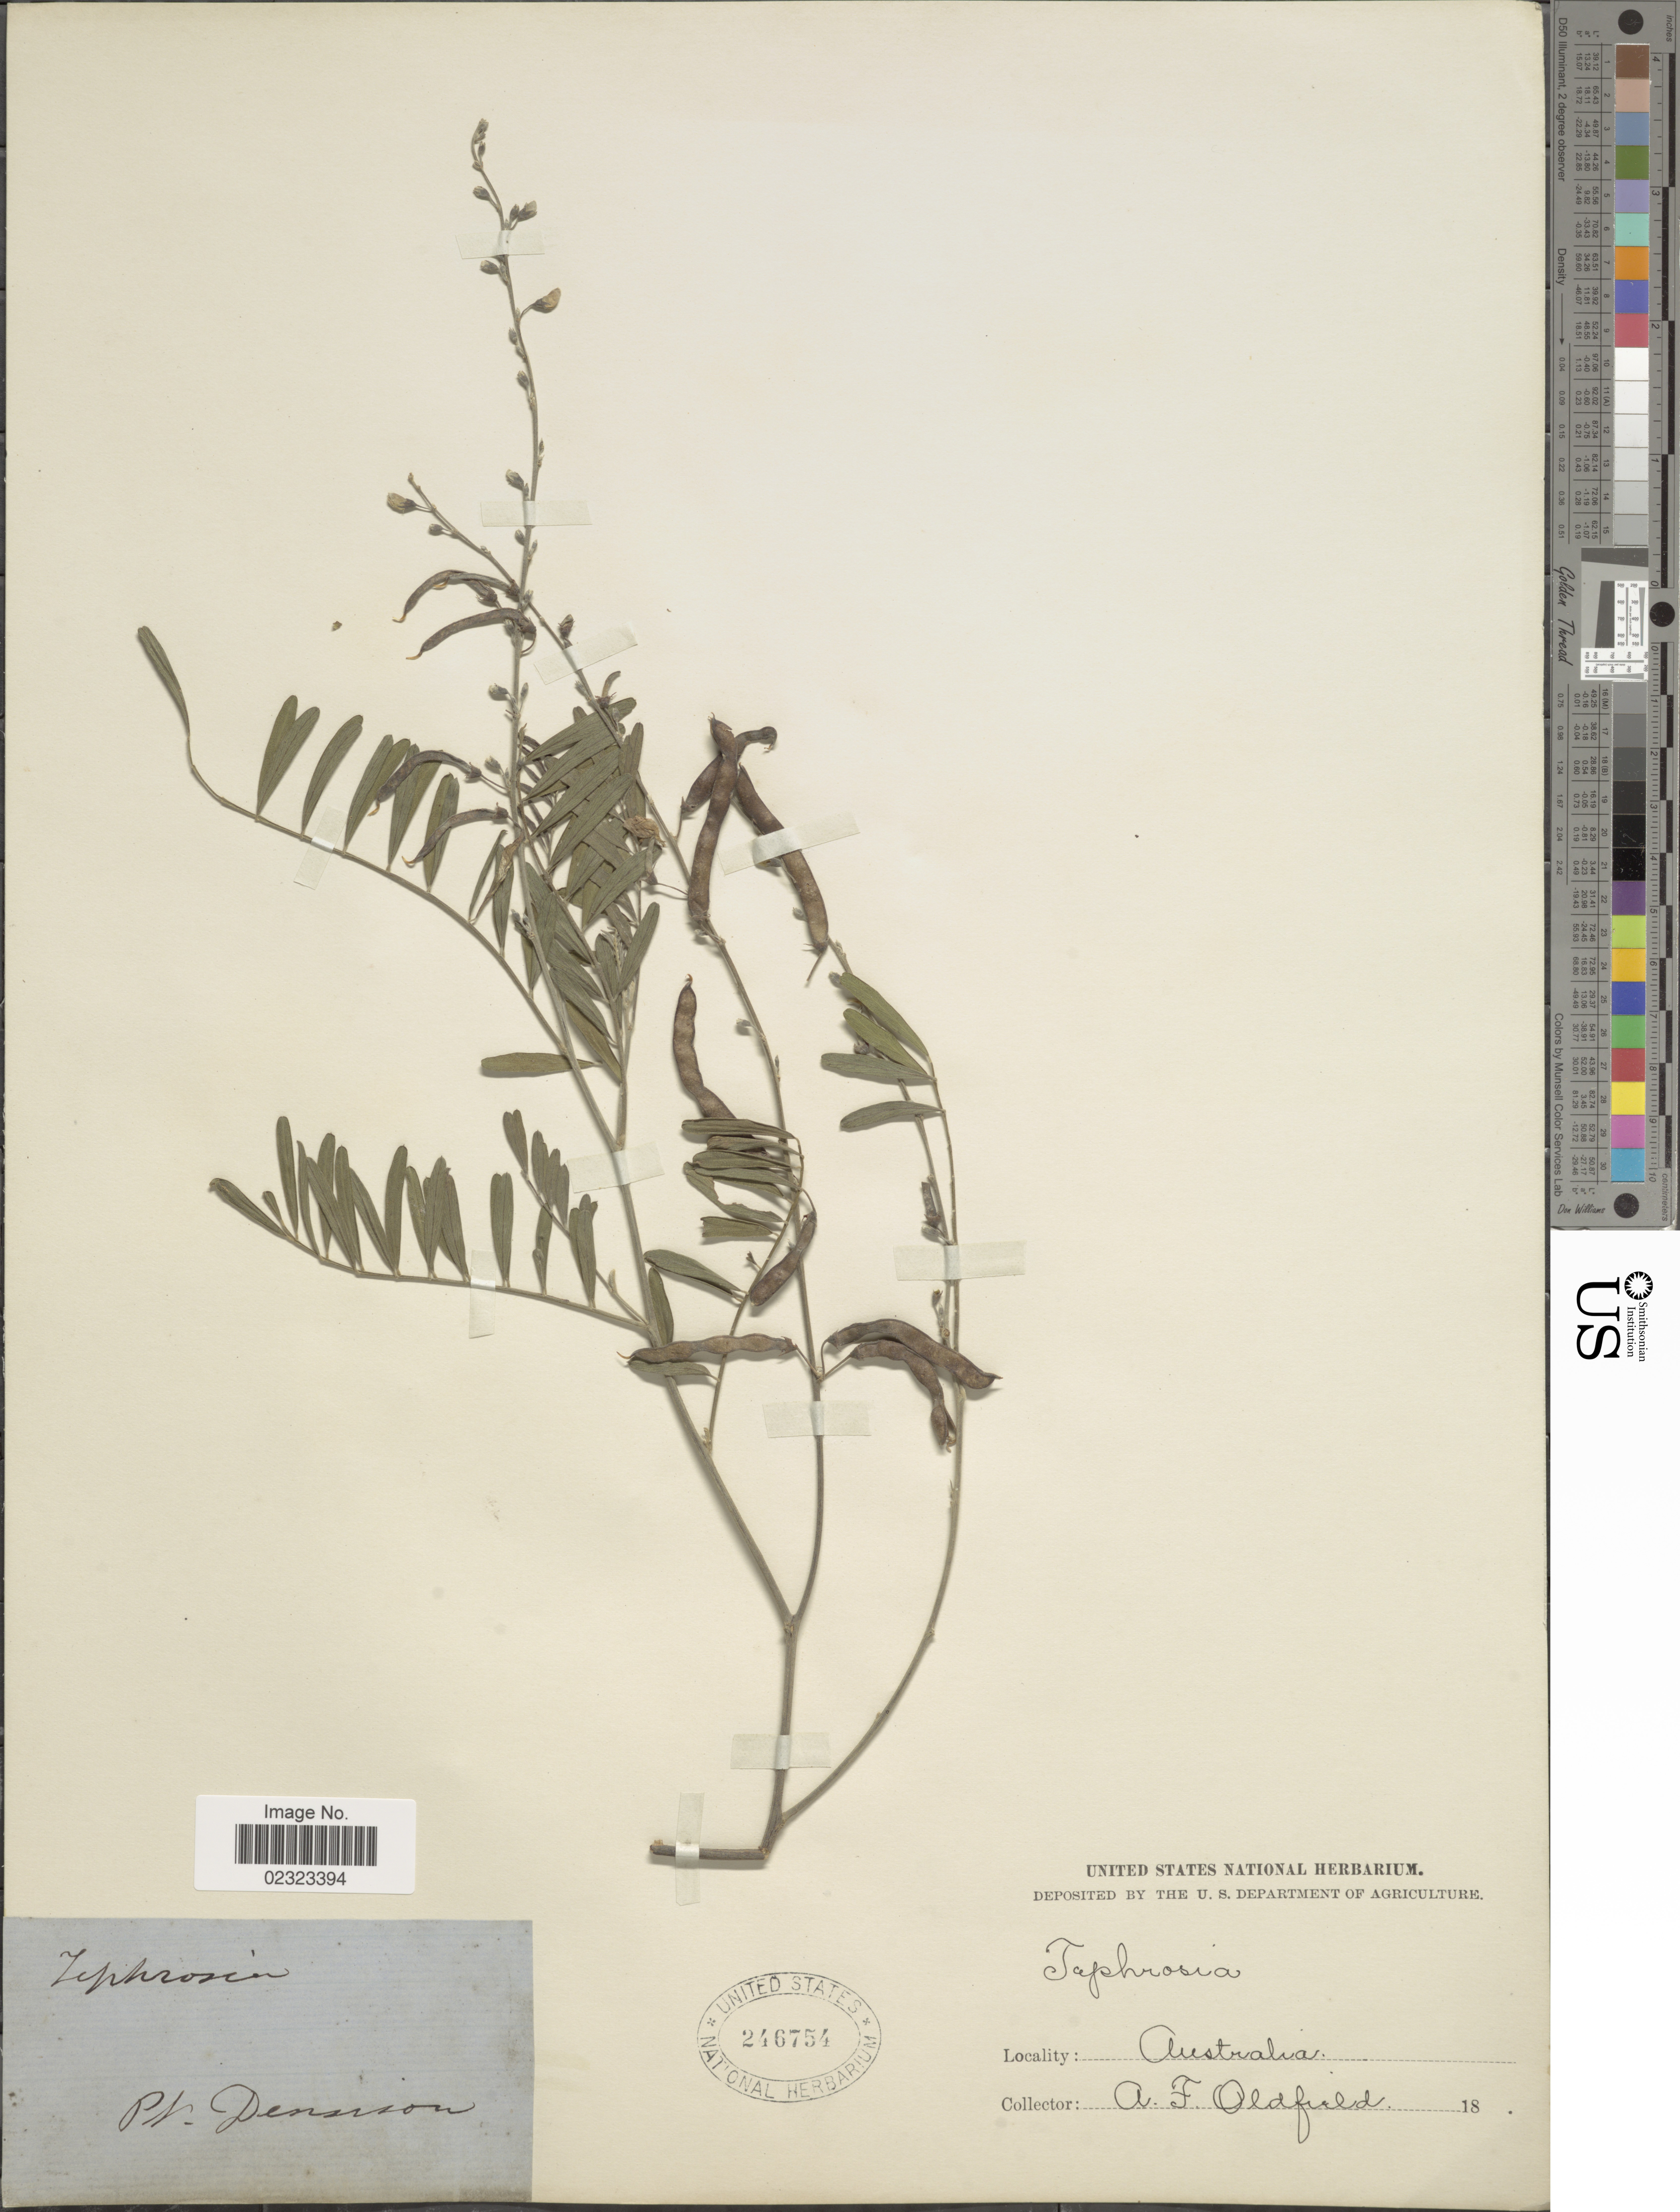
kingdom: Plantae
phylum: Tracheophyta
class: Magnoliopsida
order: Fabales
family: Fabaceae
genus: Tephrosia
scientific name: Tephrosia purpurea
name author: (L.) Pers.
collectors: A. Oldfield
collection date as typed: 18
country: Australia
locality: PN. Denison.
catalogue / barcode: US 246754